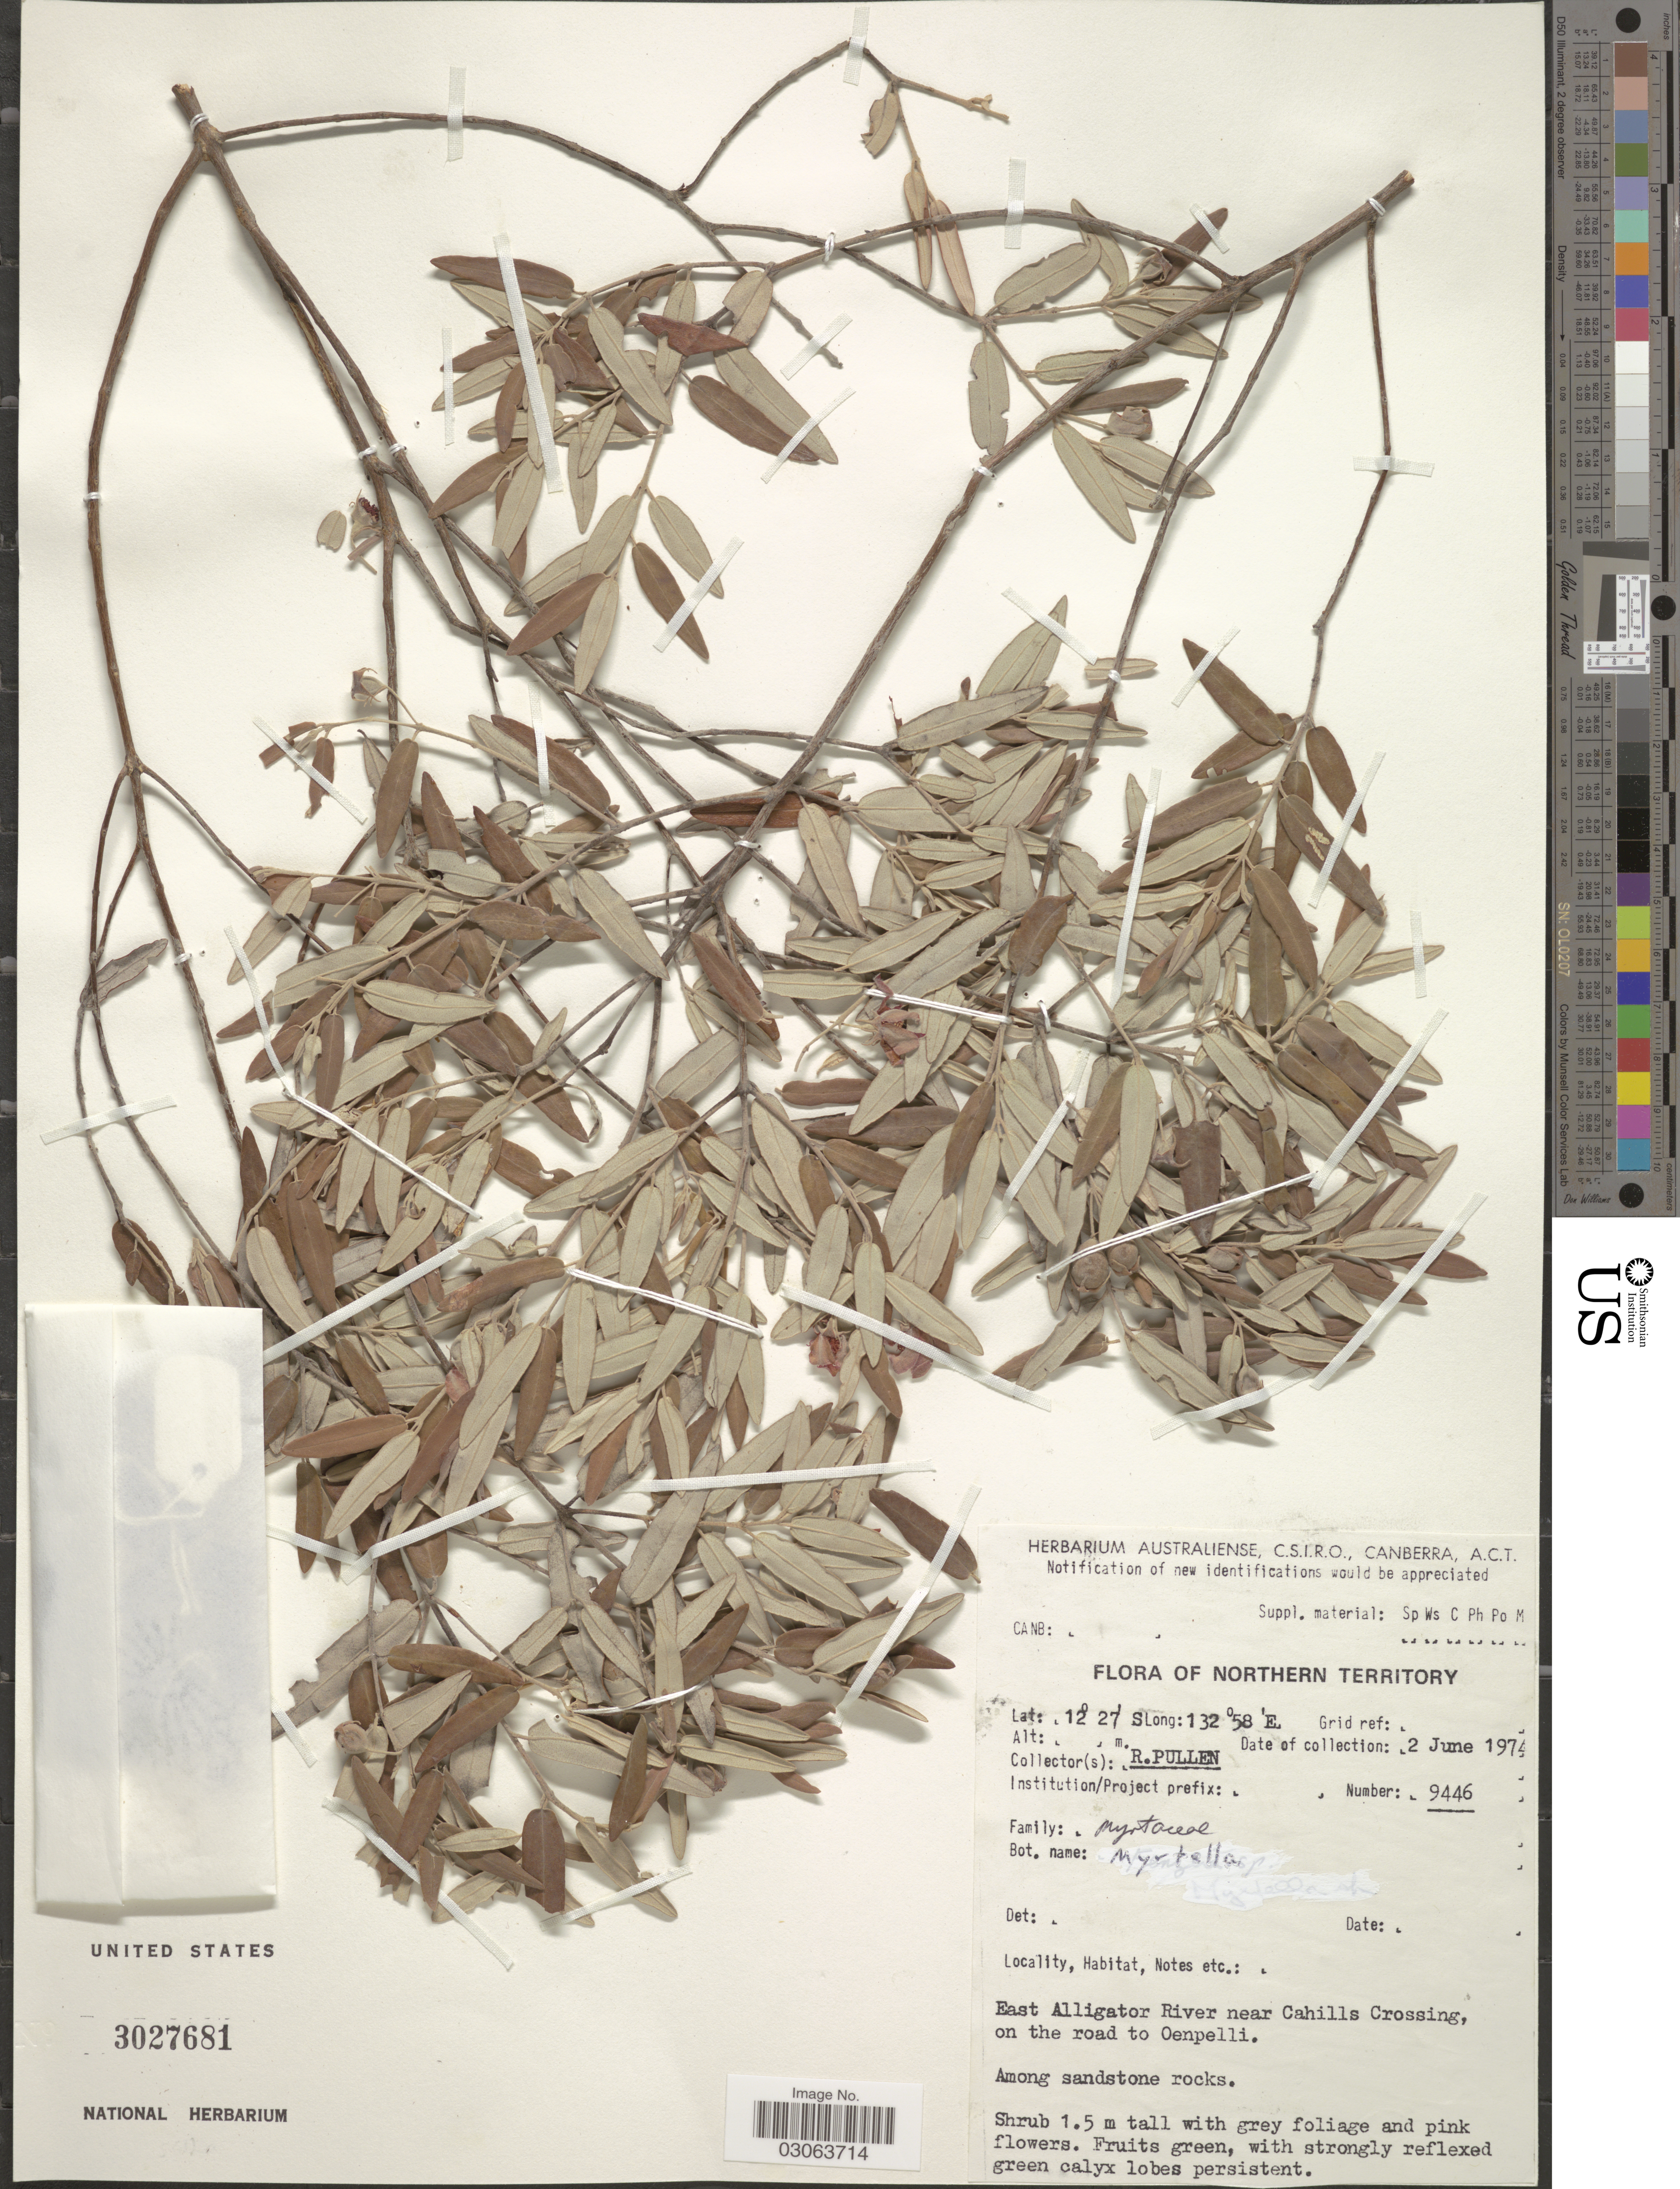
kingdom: Plantae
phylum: Tracheophyta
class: Magnoliopsida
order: Myrtales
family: Myrtaceae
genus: Myrtella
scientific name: Myrtella sp.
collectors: R. Pullen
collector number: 9446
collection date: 1974-06-02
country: Australia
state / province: Northern Territory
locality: East Alligator River near Cahills Crossing on the road to Oenpelli.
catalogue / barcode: US 3027681